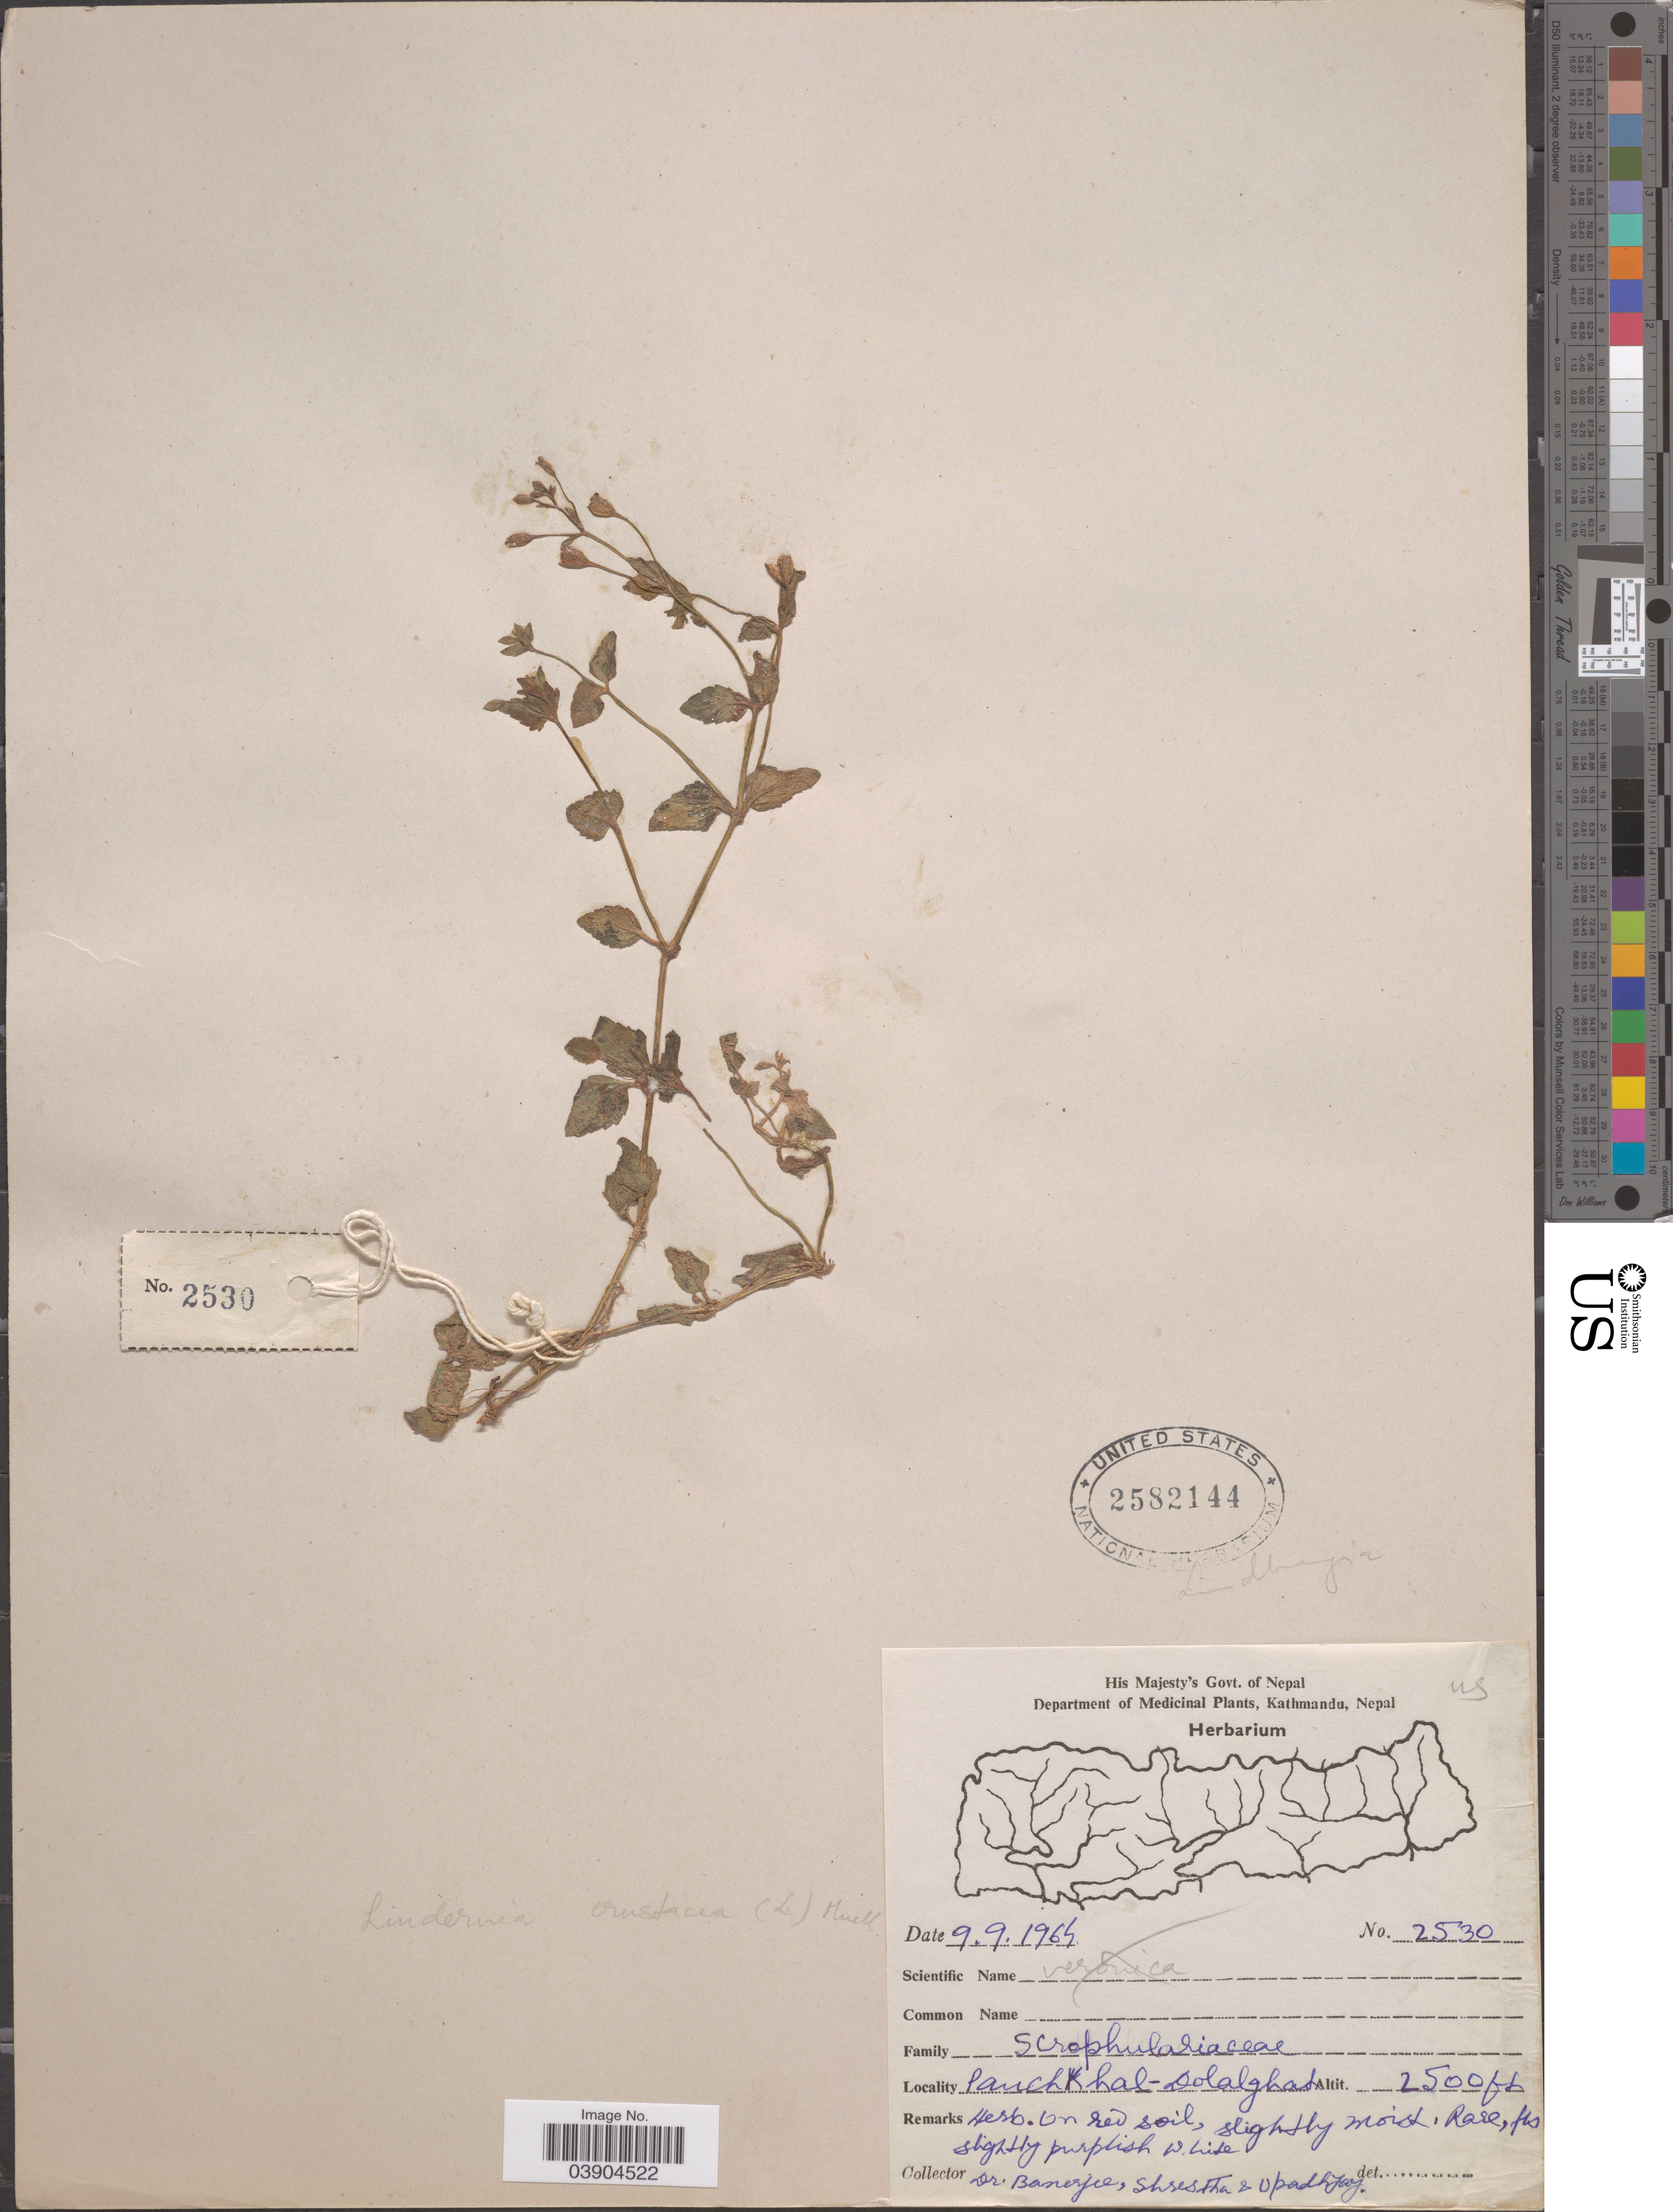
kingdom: Plantae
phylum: Tracheophyta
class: Magnoliopsida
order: Lamiales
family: Linderniaceae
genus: Lindernia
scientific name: Lindernia crustacea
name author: (L.) F. Muell.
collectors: Banerjee, -. Shrestha & Upadhyay, --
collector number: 2530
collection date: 1965-09-09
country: Nepal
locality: Panchkhal-Dolalghat.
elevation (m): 762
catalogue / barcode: US 2582144